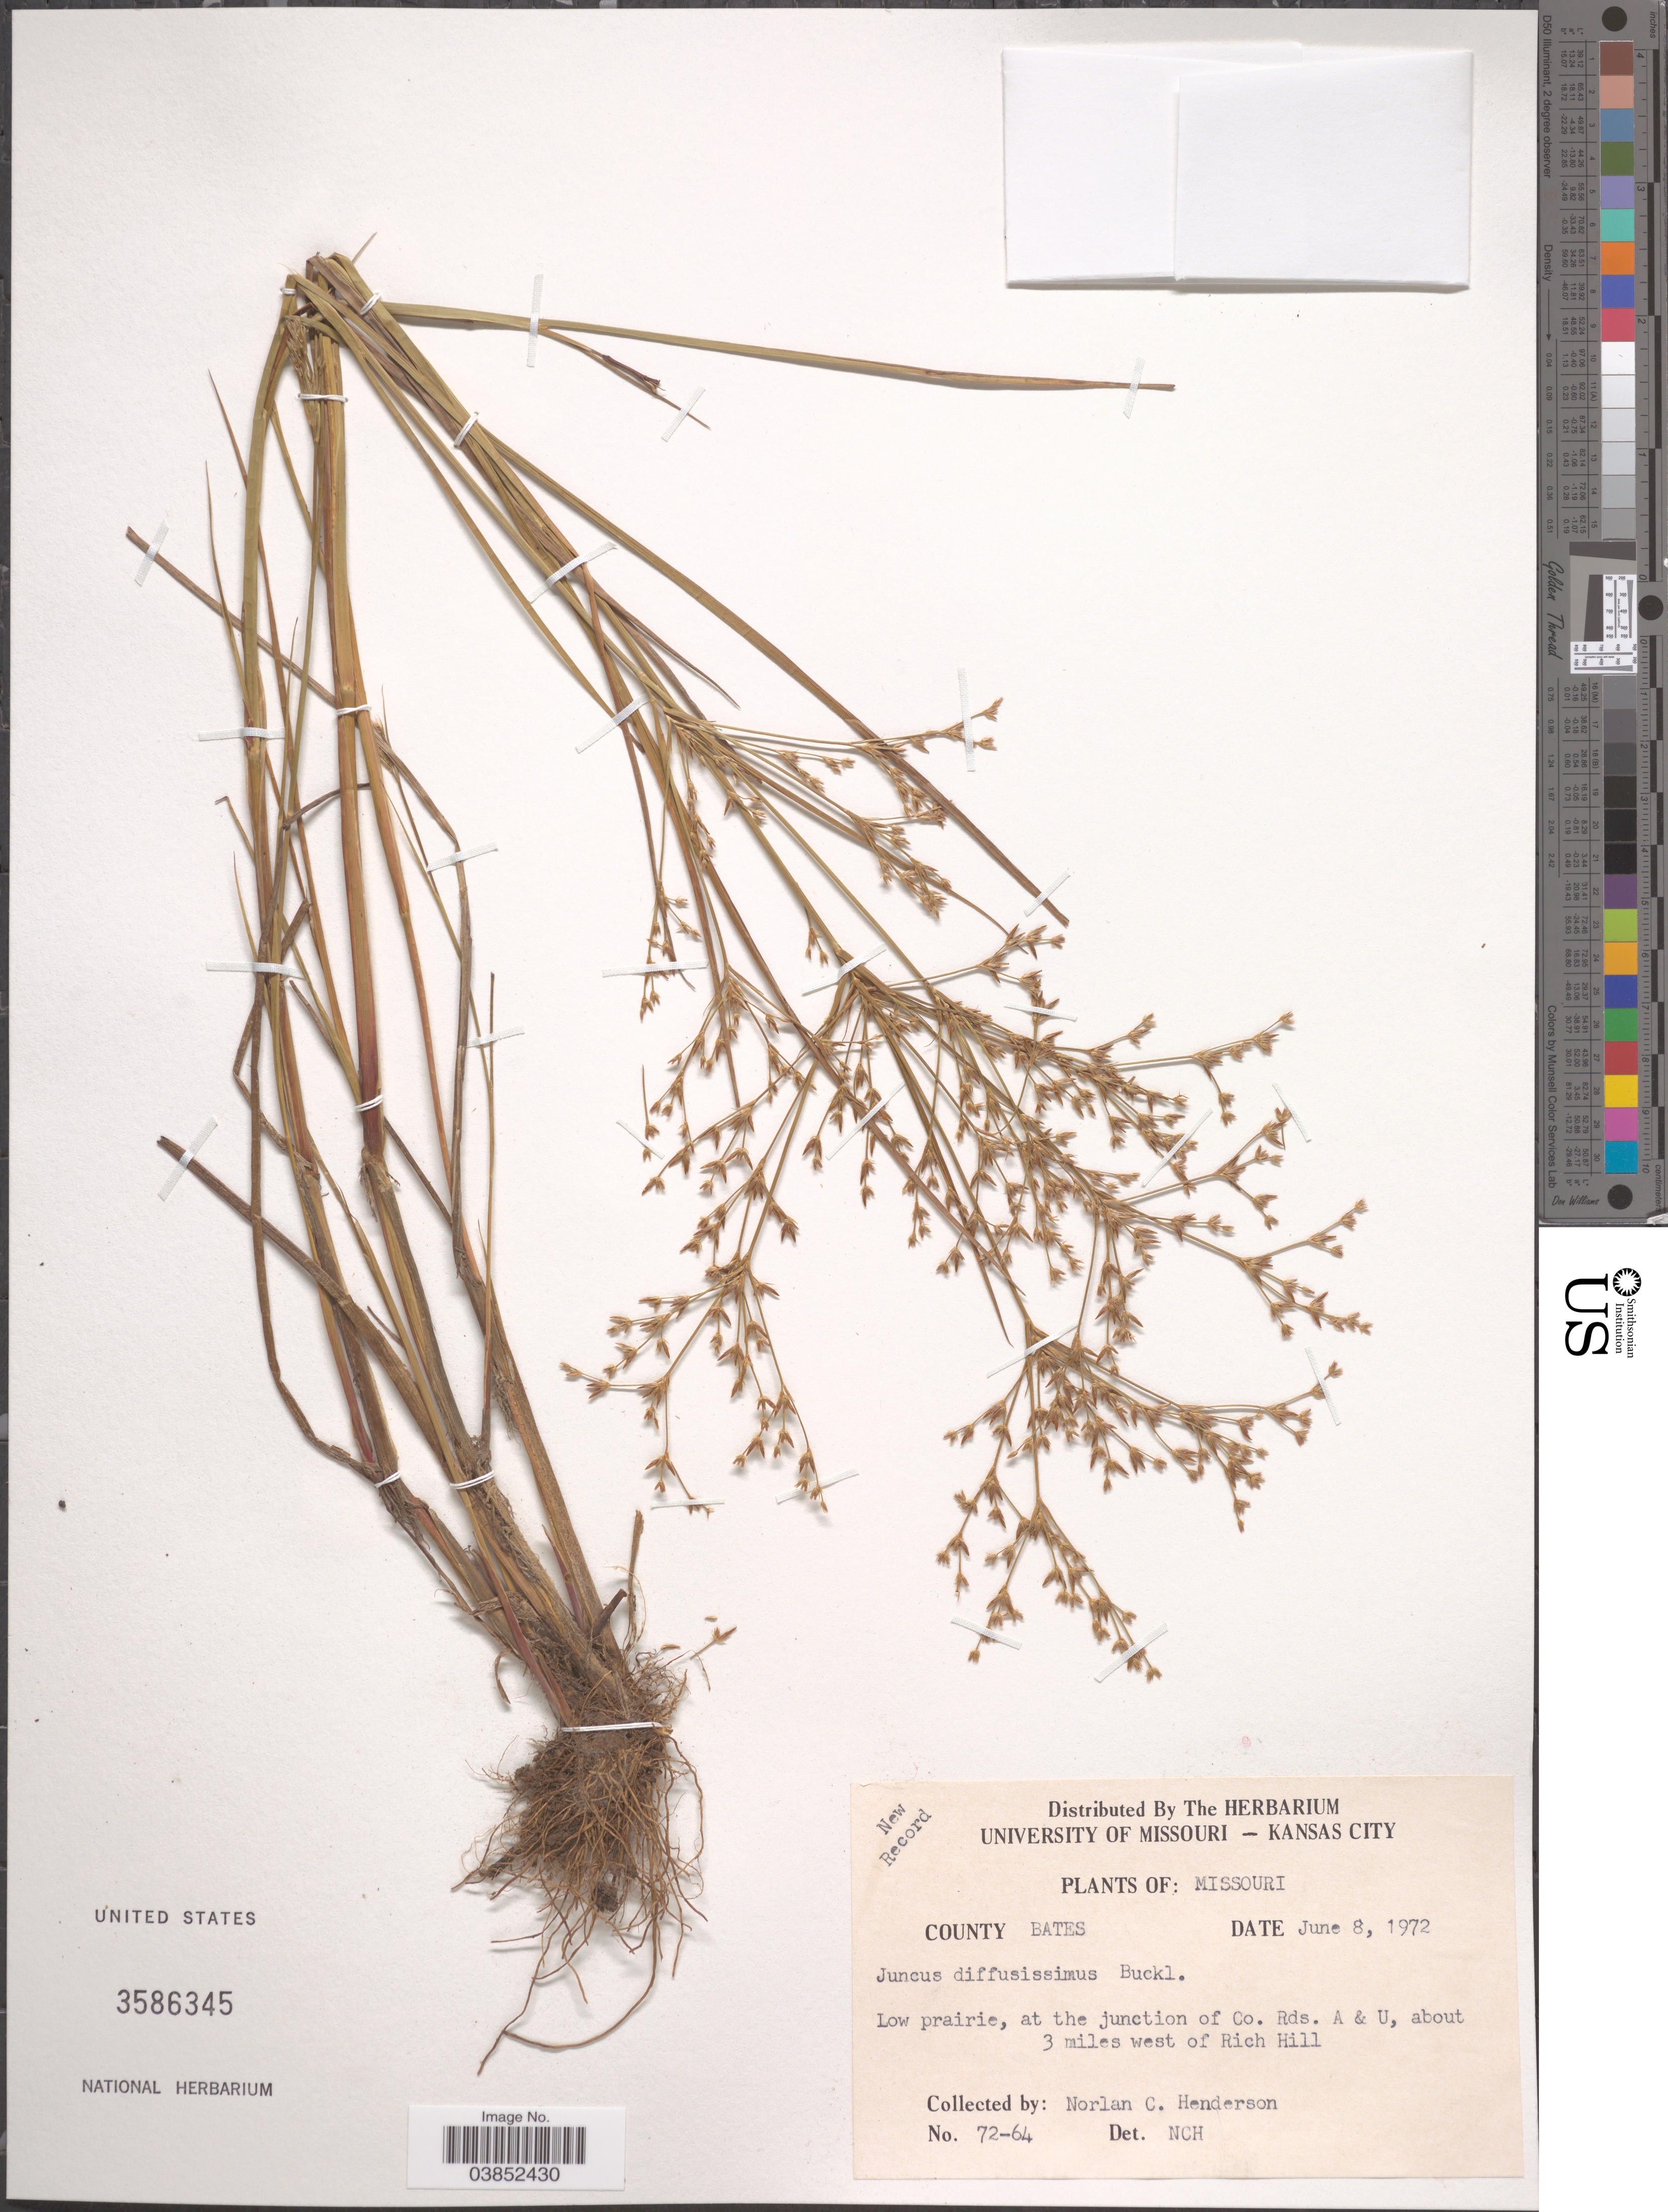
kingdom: Plantae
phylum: Tracheophyta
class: Liliopsida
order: Poales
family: Juncaceae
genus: Juncus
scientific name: Juncus diffusissimus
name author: Buckley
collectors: N. C. Henderson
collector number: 72-64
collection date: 1972-06-08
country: United States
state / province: Missouri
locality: County Bates. At the junction of Co. Rds. A & U, about 3 miles west of Rich Hill.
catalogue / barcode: US 3586345